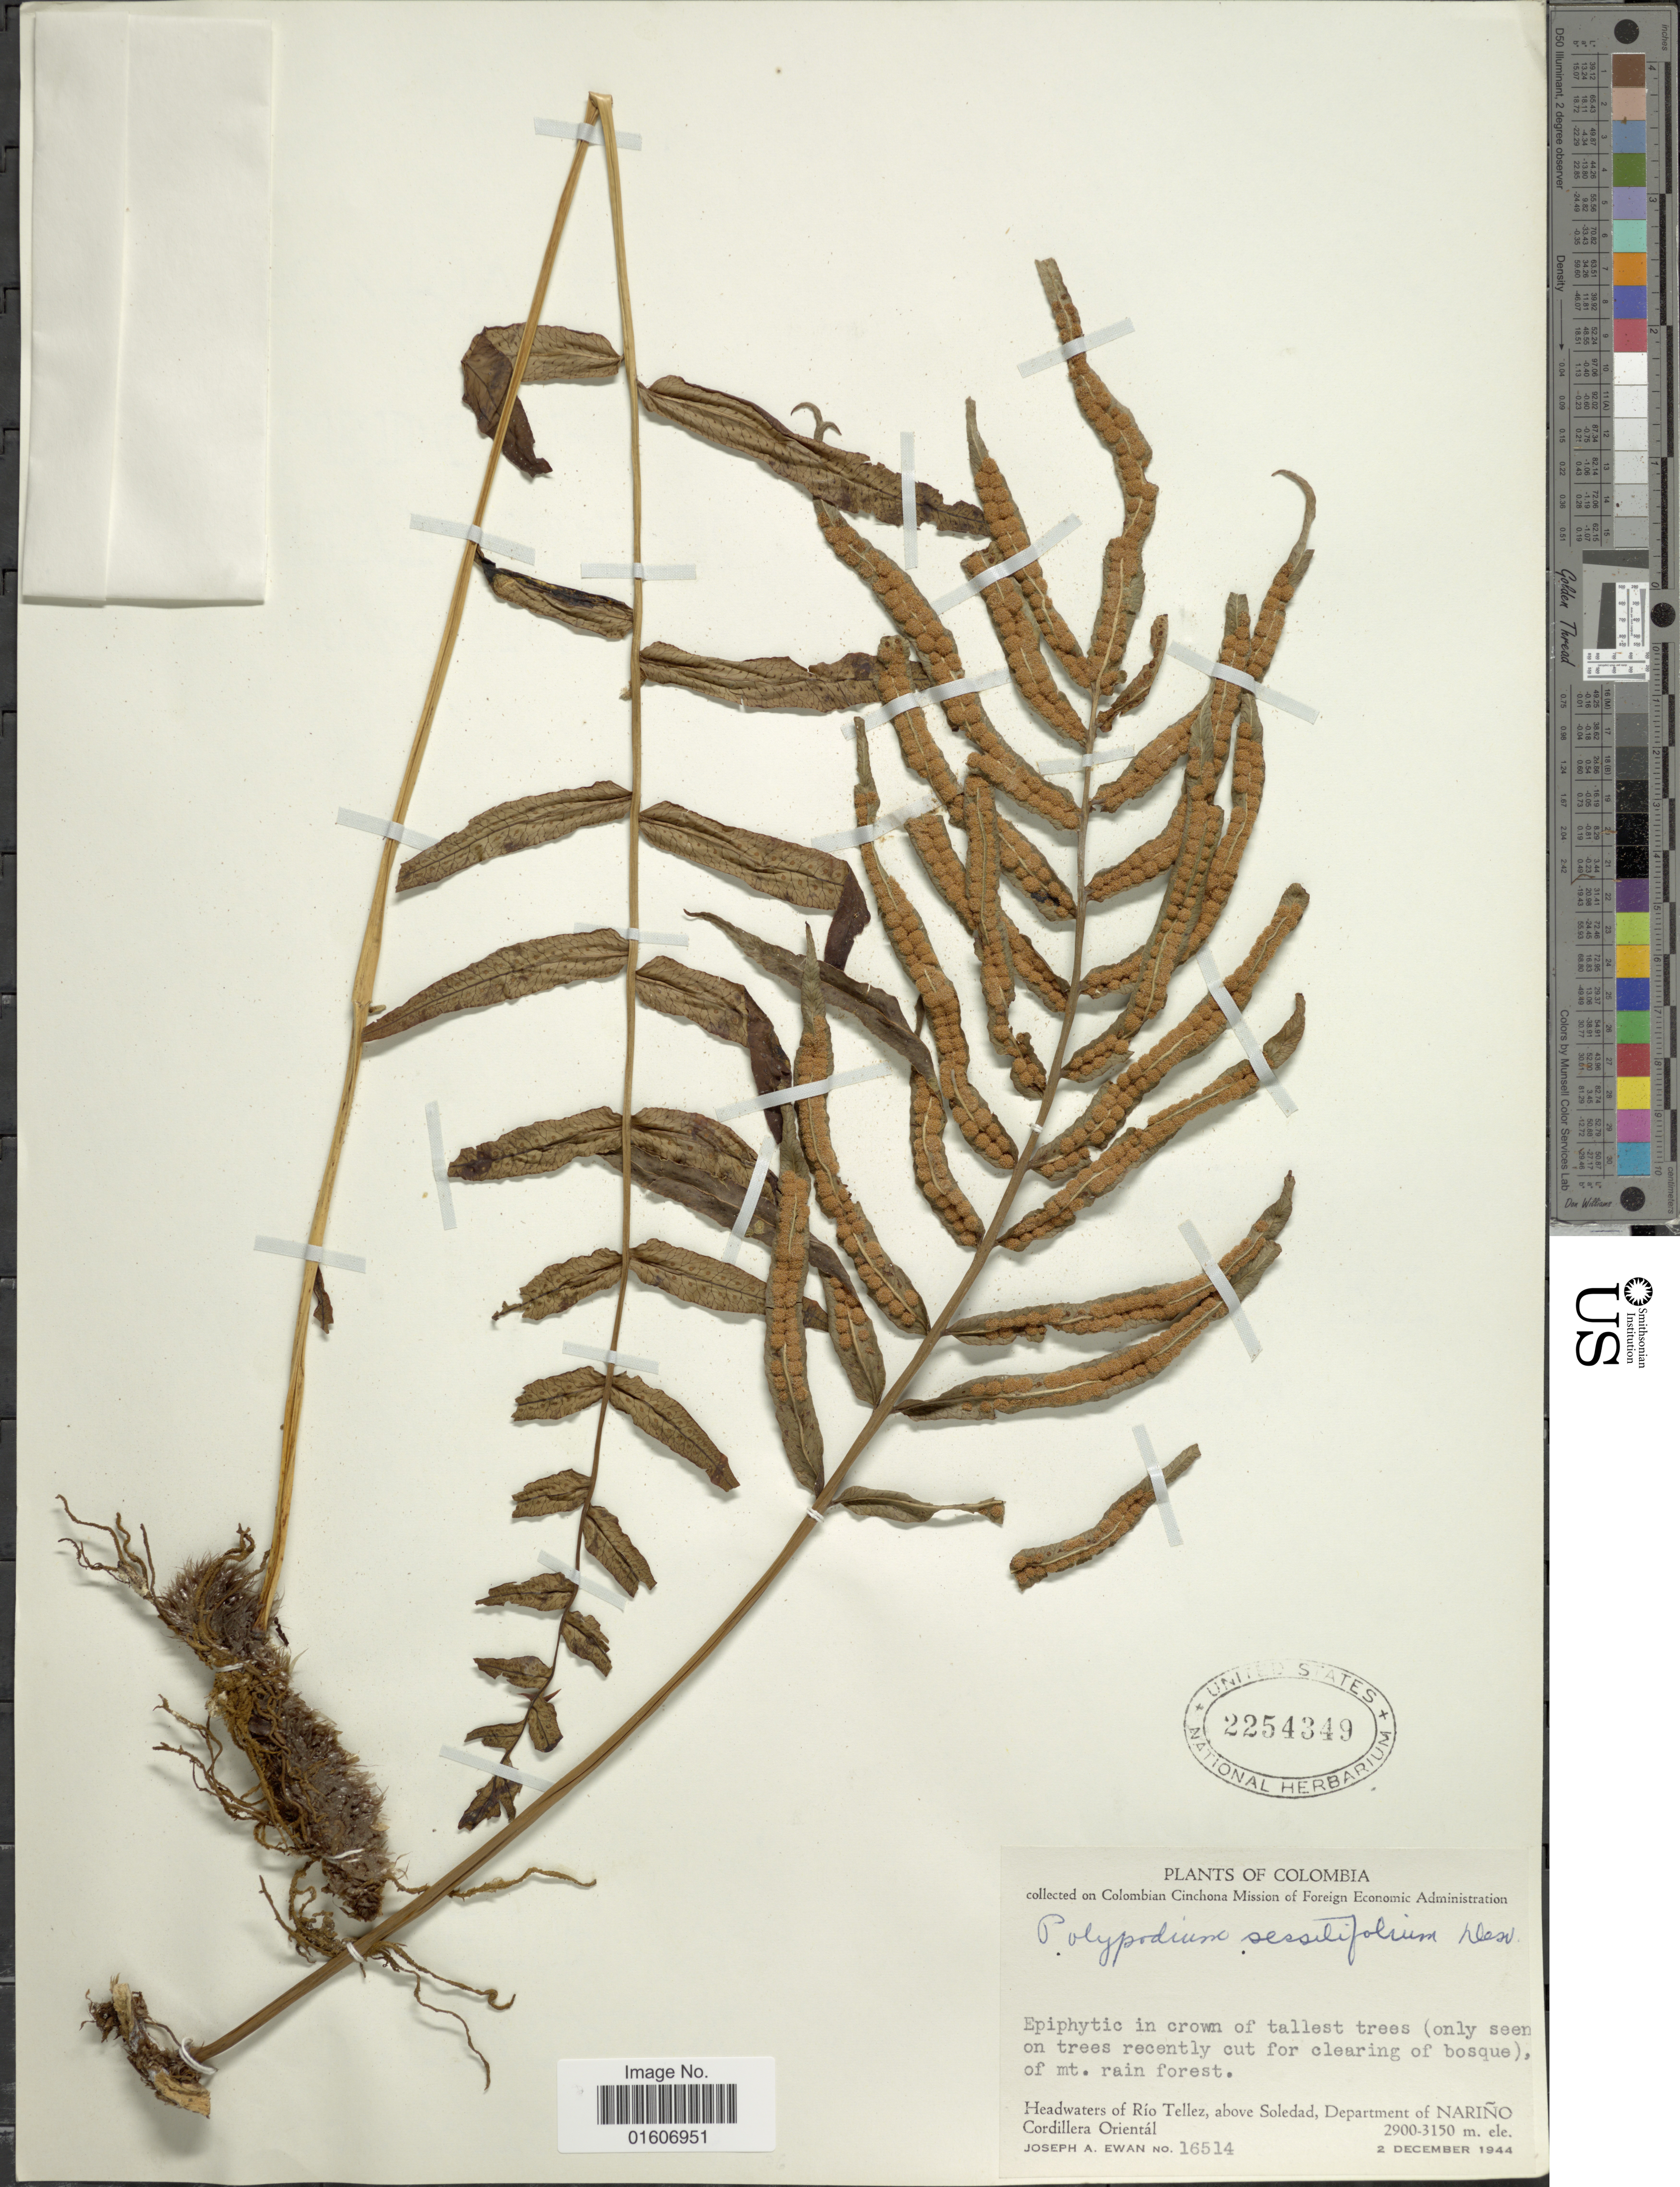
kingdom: Plantae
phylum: Tracheophyta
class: Polypodiopsida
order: Polypodiales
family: Polypodiaceae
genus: Serpocaulon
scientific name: Serpocaulon sessilifolium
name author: (Desv.) A.R. Sm.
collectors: J. A. Ewan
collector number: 16514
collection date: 1944-12-02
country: Colombia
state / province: Nariño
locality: Heaswaters of Río Tellez, above Soledad, Department of Nariño, Cordillera Orientál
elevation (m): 2900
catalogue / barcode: US 2254349